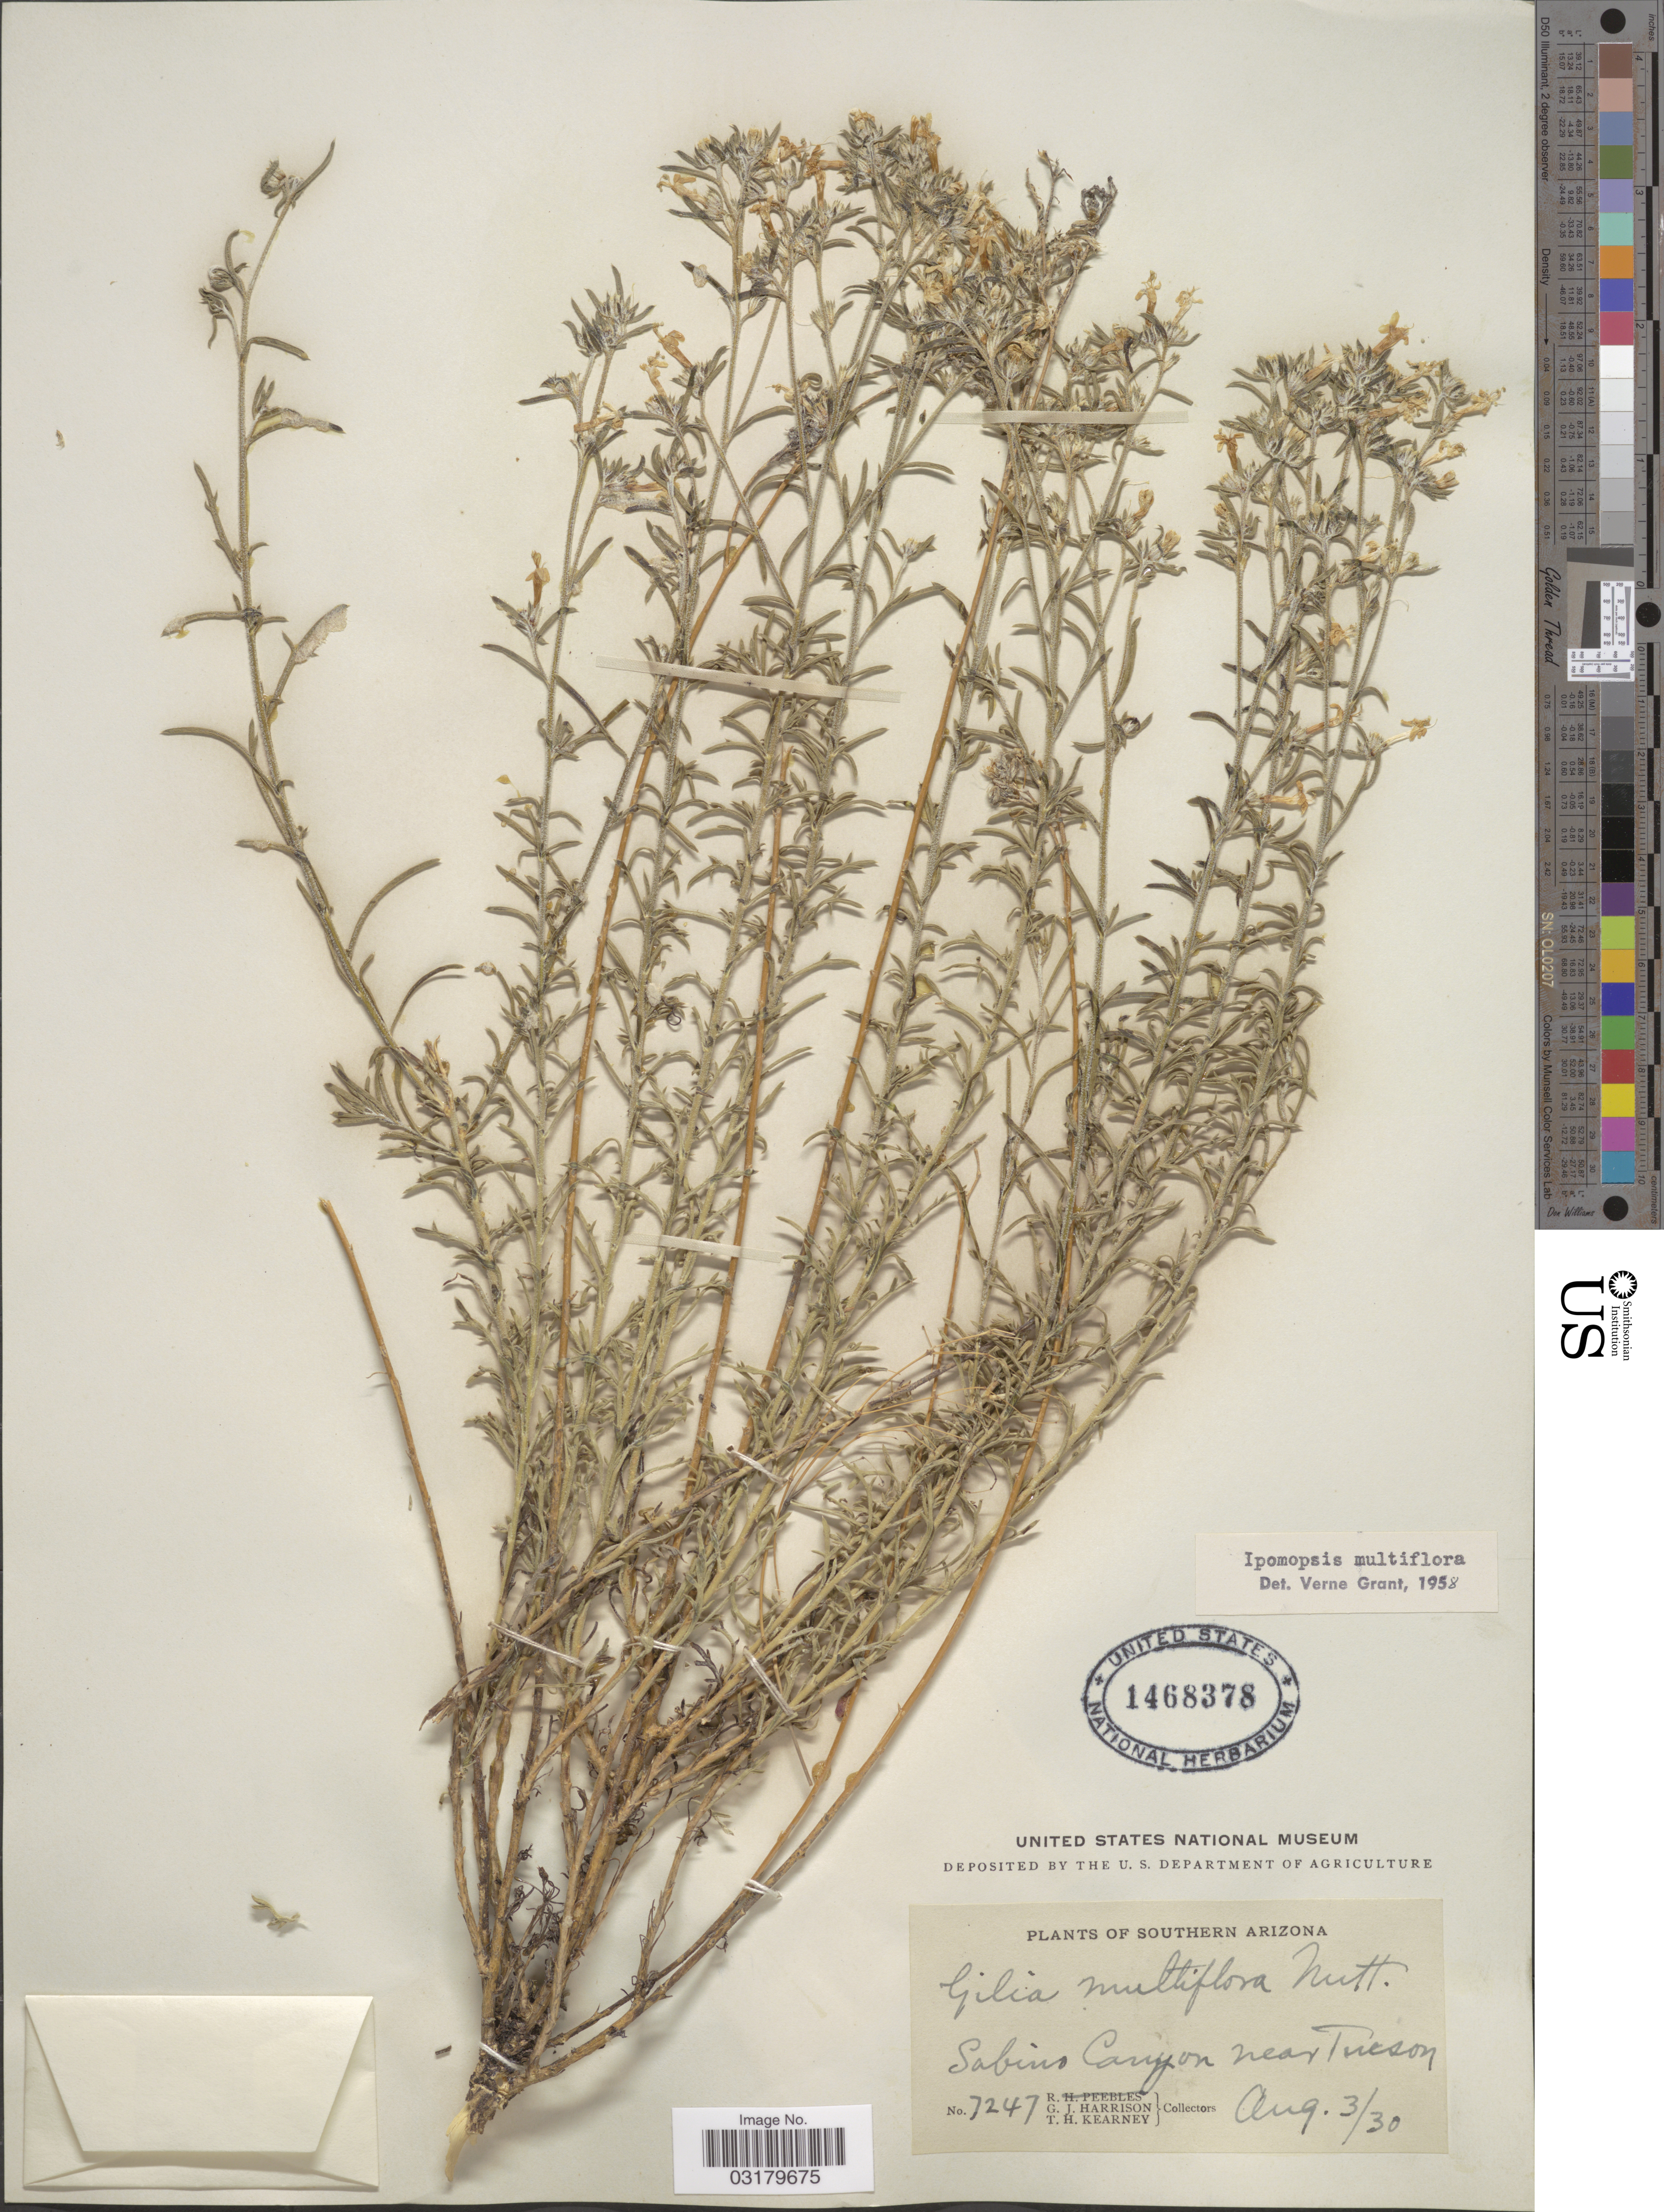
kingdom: Plantae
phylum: Tracheophyta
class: Magnoliopsida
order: Ericales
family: Polemoniaceae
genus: Ipomopsis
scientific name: Ipomopsis multiflora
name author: (Nutt.) V.E. Grant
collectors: G. J. Harrison & T. H. Kearney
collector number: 7247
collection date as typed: Transcribed d/m/y: 3/8/30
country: United States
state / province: Arizona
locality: Southern Arizona. Sabino Canyon near Tucson.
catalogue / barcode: US 1468378